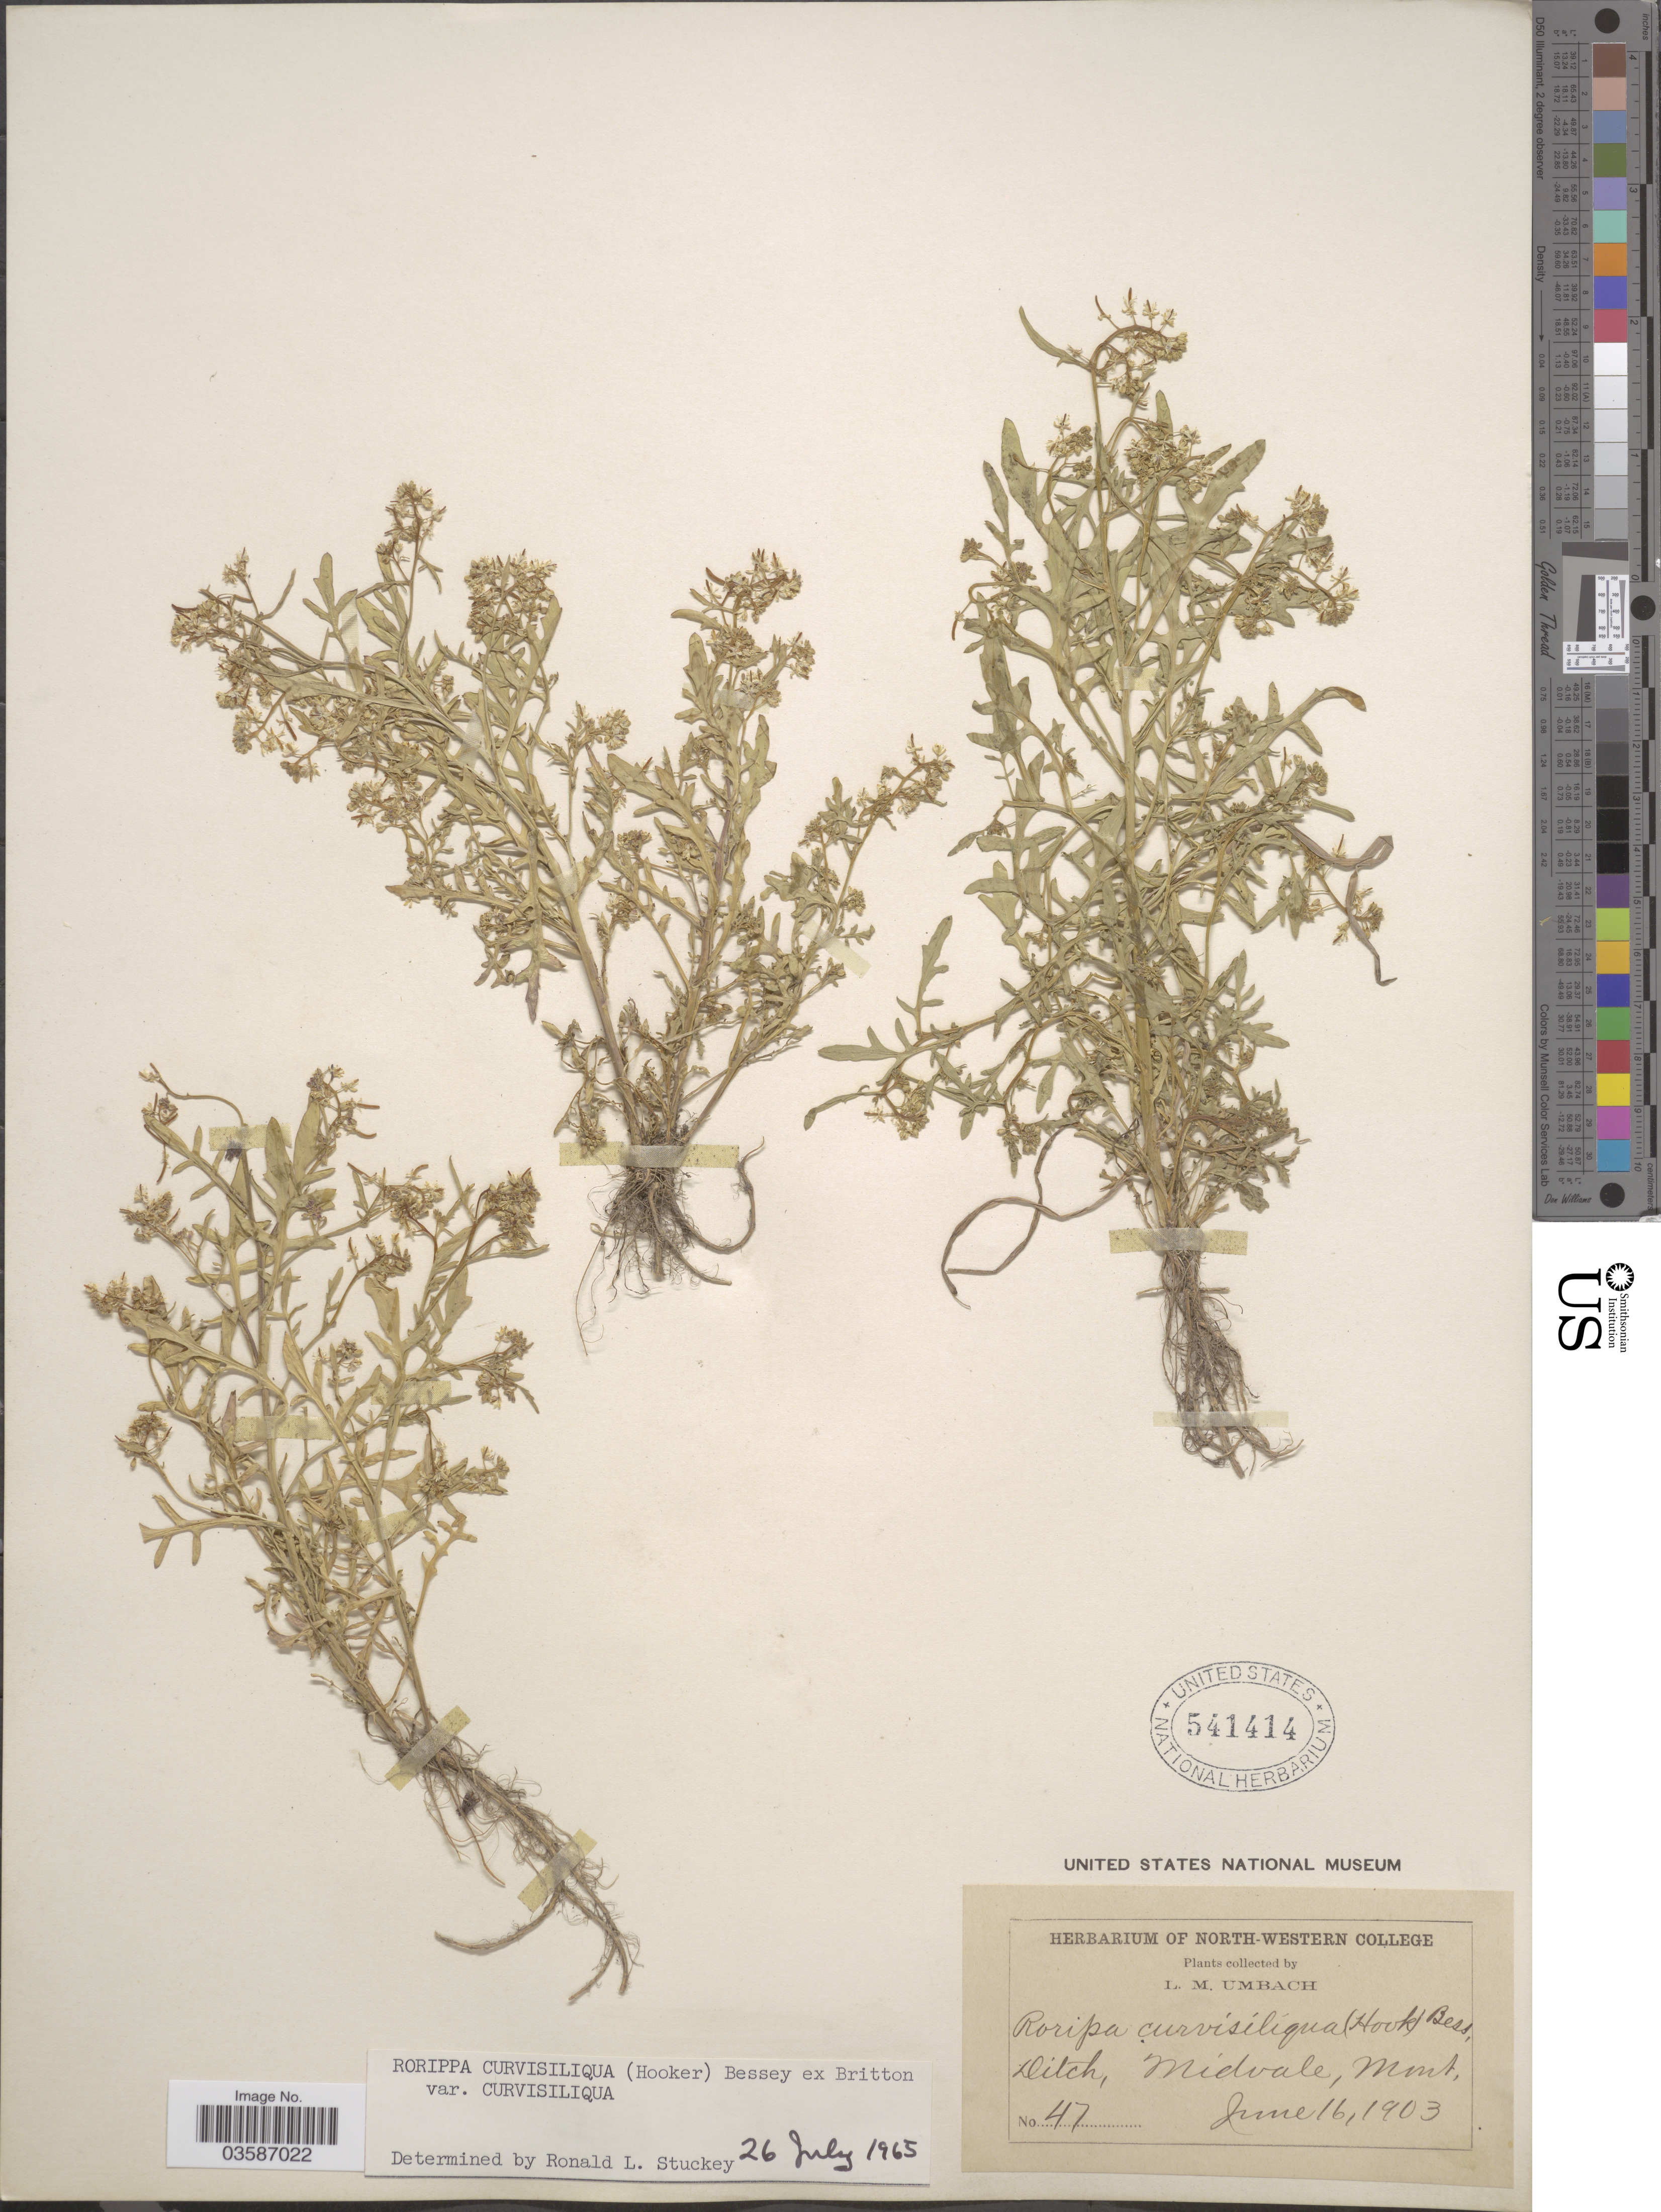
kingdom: Plantae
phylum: Tracheophyta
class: Magnoliopsida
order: Brassicales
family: Brassicaceae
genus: Rorippa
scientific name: Rorippa curvisiliqua var. curvisiliqua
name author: (Hook.) Bessey ex Britton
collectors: L. M. Umbach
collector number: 47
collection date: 1903-06-16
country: United States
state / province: Montana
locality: Midvale.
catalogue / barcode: US 541414